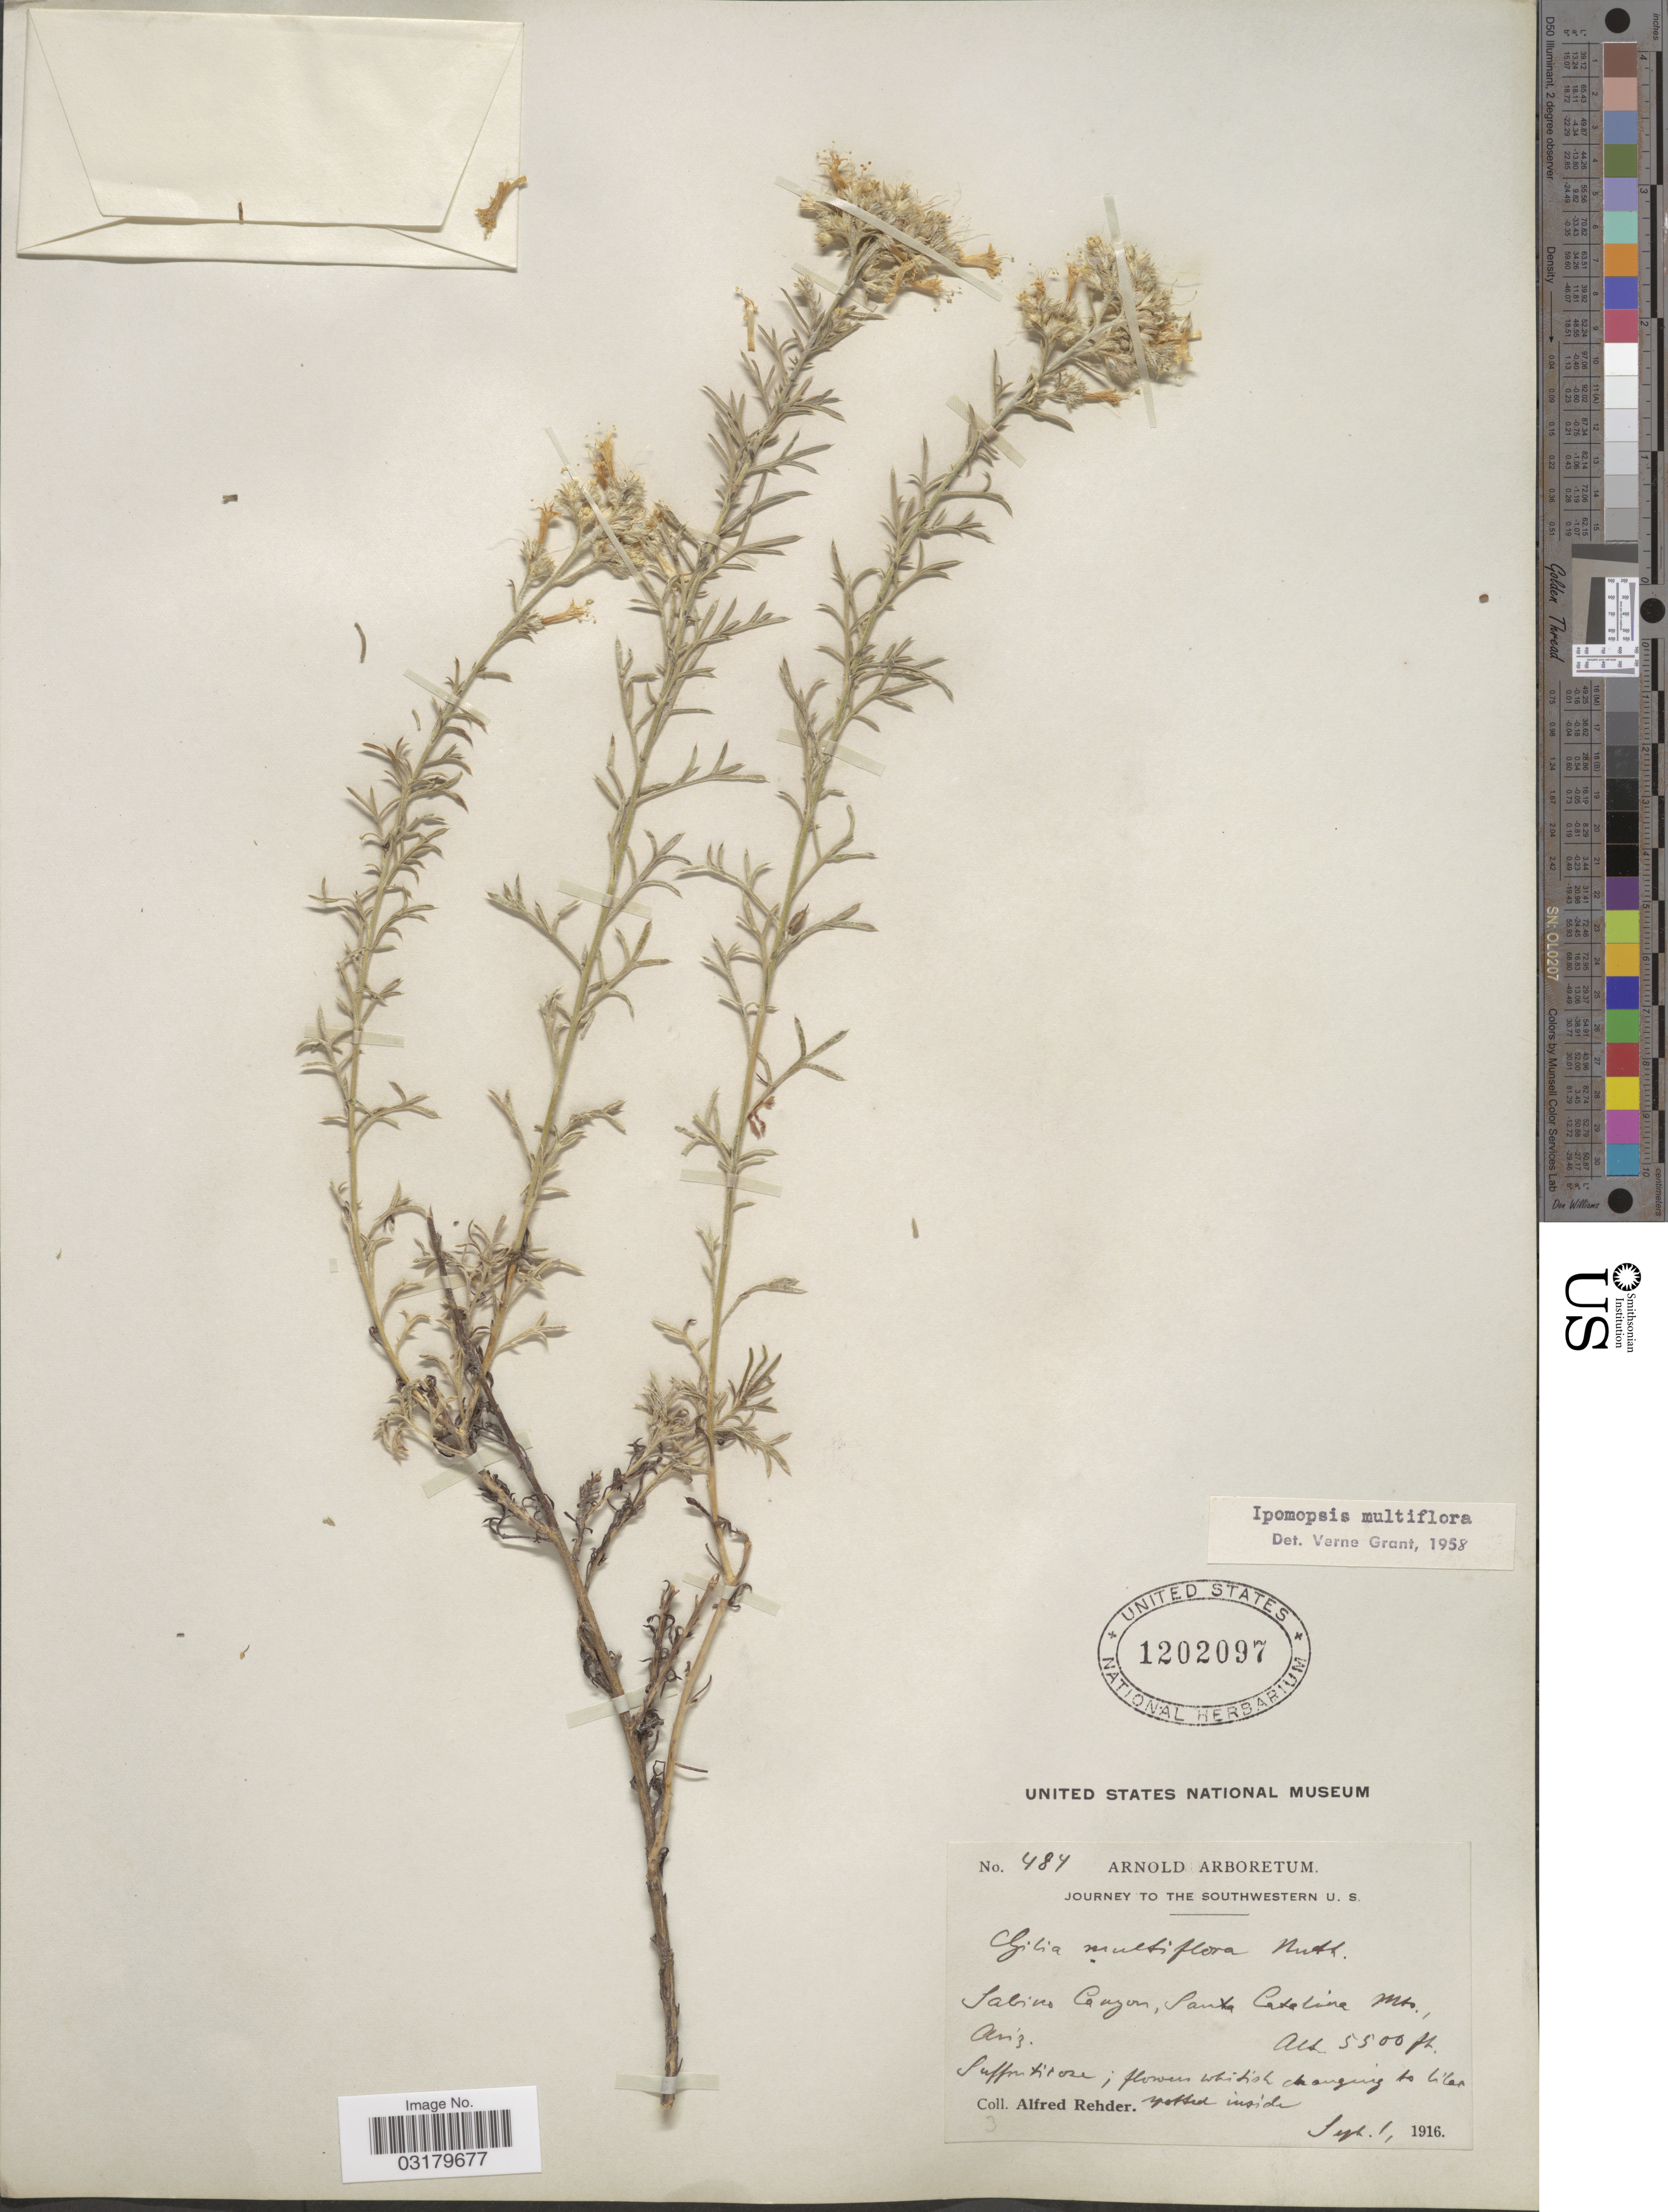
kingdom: Plantae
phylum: Tracheophyta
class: Magnoliopsida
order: Ericales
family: Polemoniaceae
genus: Ipomopsis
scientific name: Ipomopsis multiflora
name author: (Nutt.) V.E. Grant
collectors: A. Rehder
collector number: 484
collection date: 1916-09-01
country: United States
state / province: Arizona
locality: Southwestern U.S. Sabino Canyon, Santa Catalina Mts.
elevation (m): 1676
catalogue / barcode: US 1202097